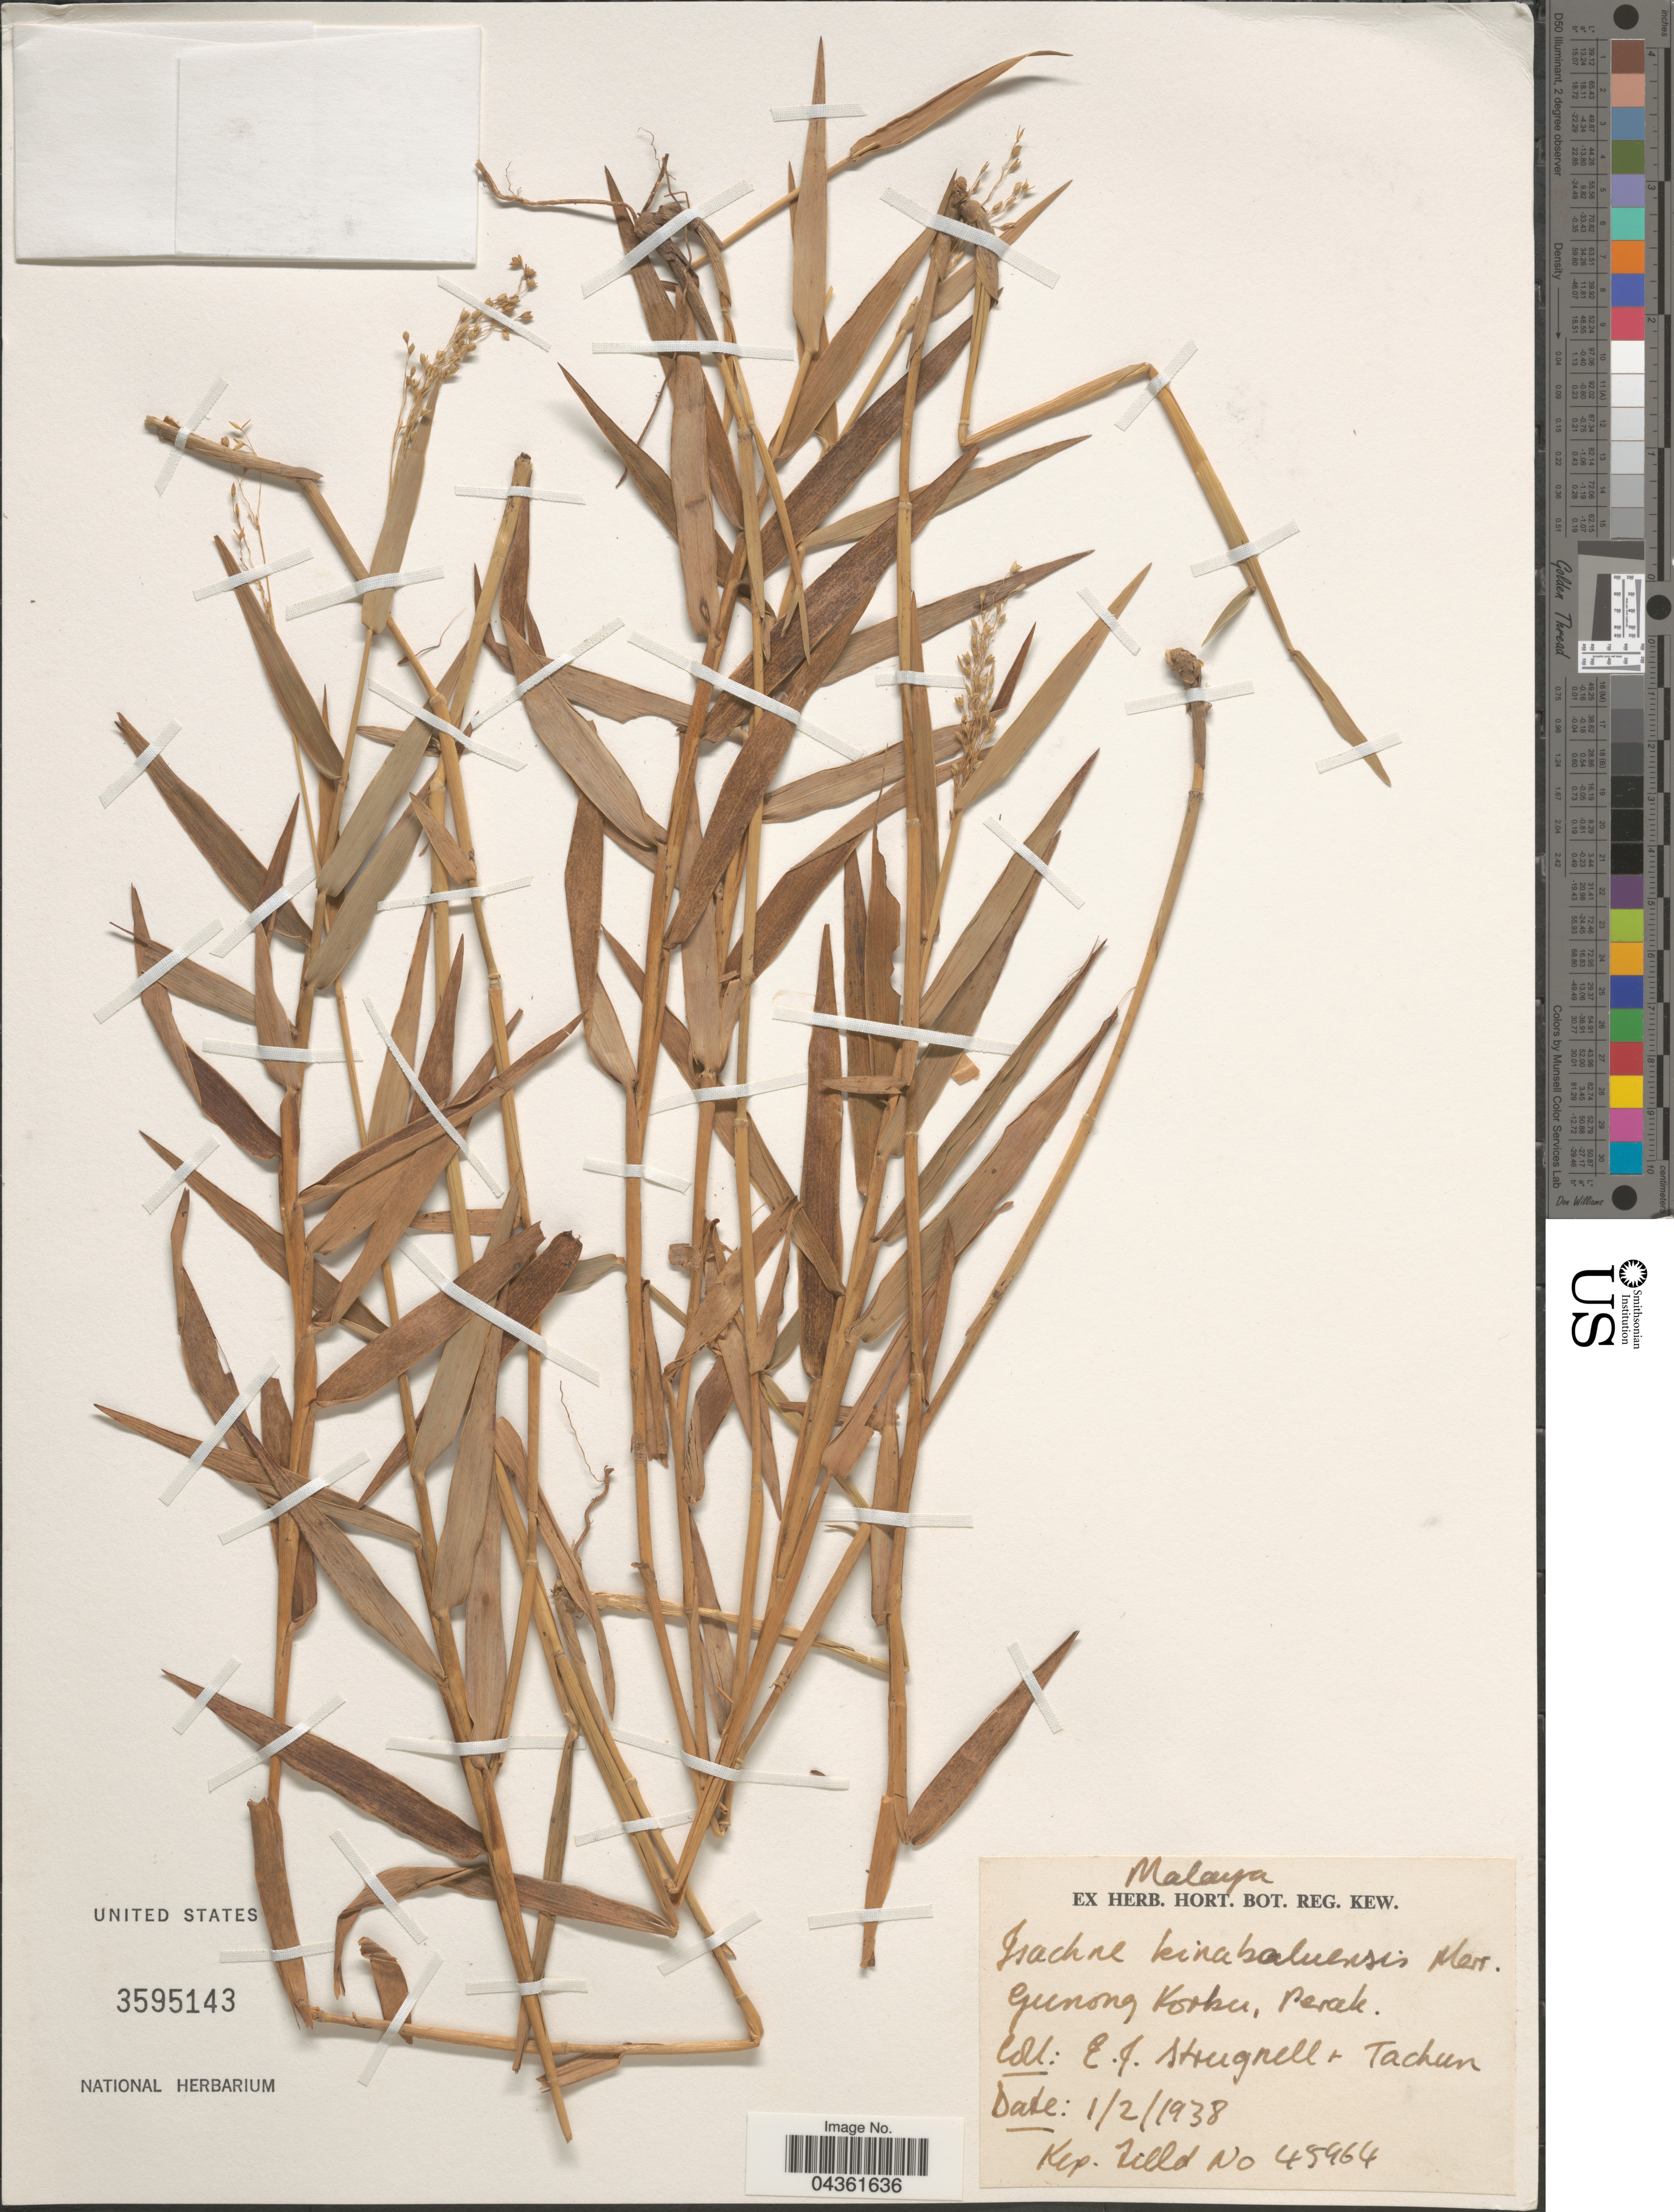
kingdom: Plantae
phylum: Tracheophyta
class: Liliopsida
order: Poales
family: Poaceae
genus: Isachne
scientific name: Isachne kinabaluensis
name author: Merr.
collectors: E. Strugnell & -. Tachun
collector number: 45964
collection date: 1938-02-01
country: Malaysia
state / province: Perak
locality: Malaya. Gunong Korku, Perak.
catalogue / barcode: US 3595143